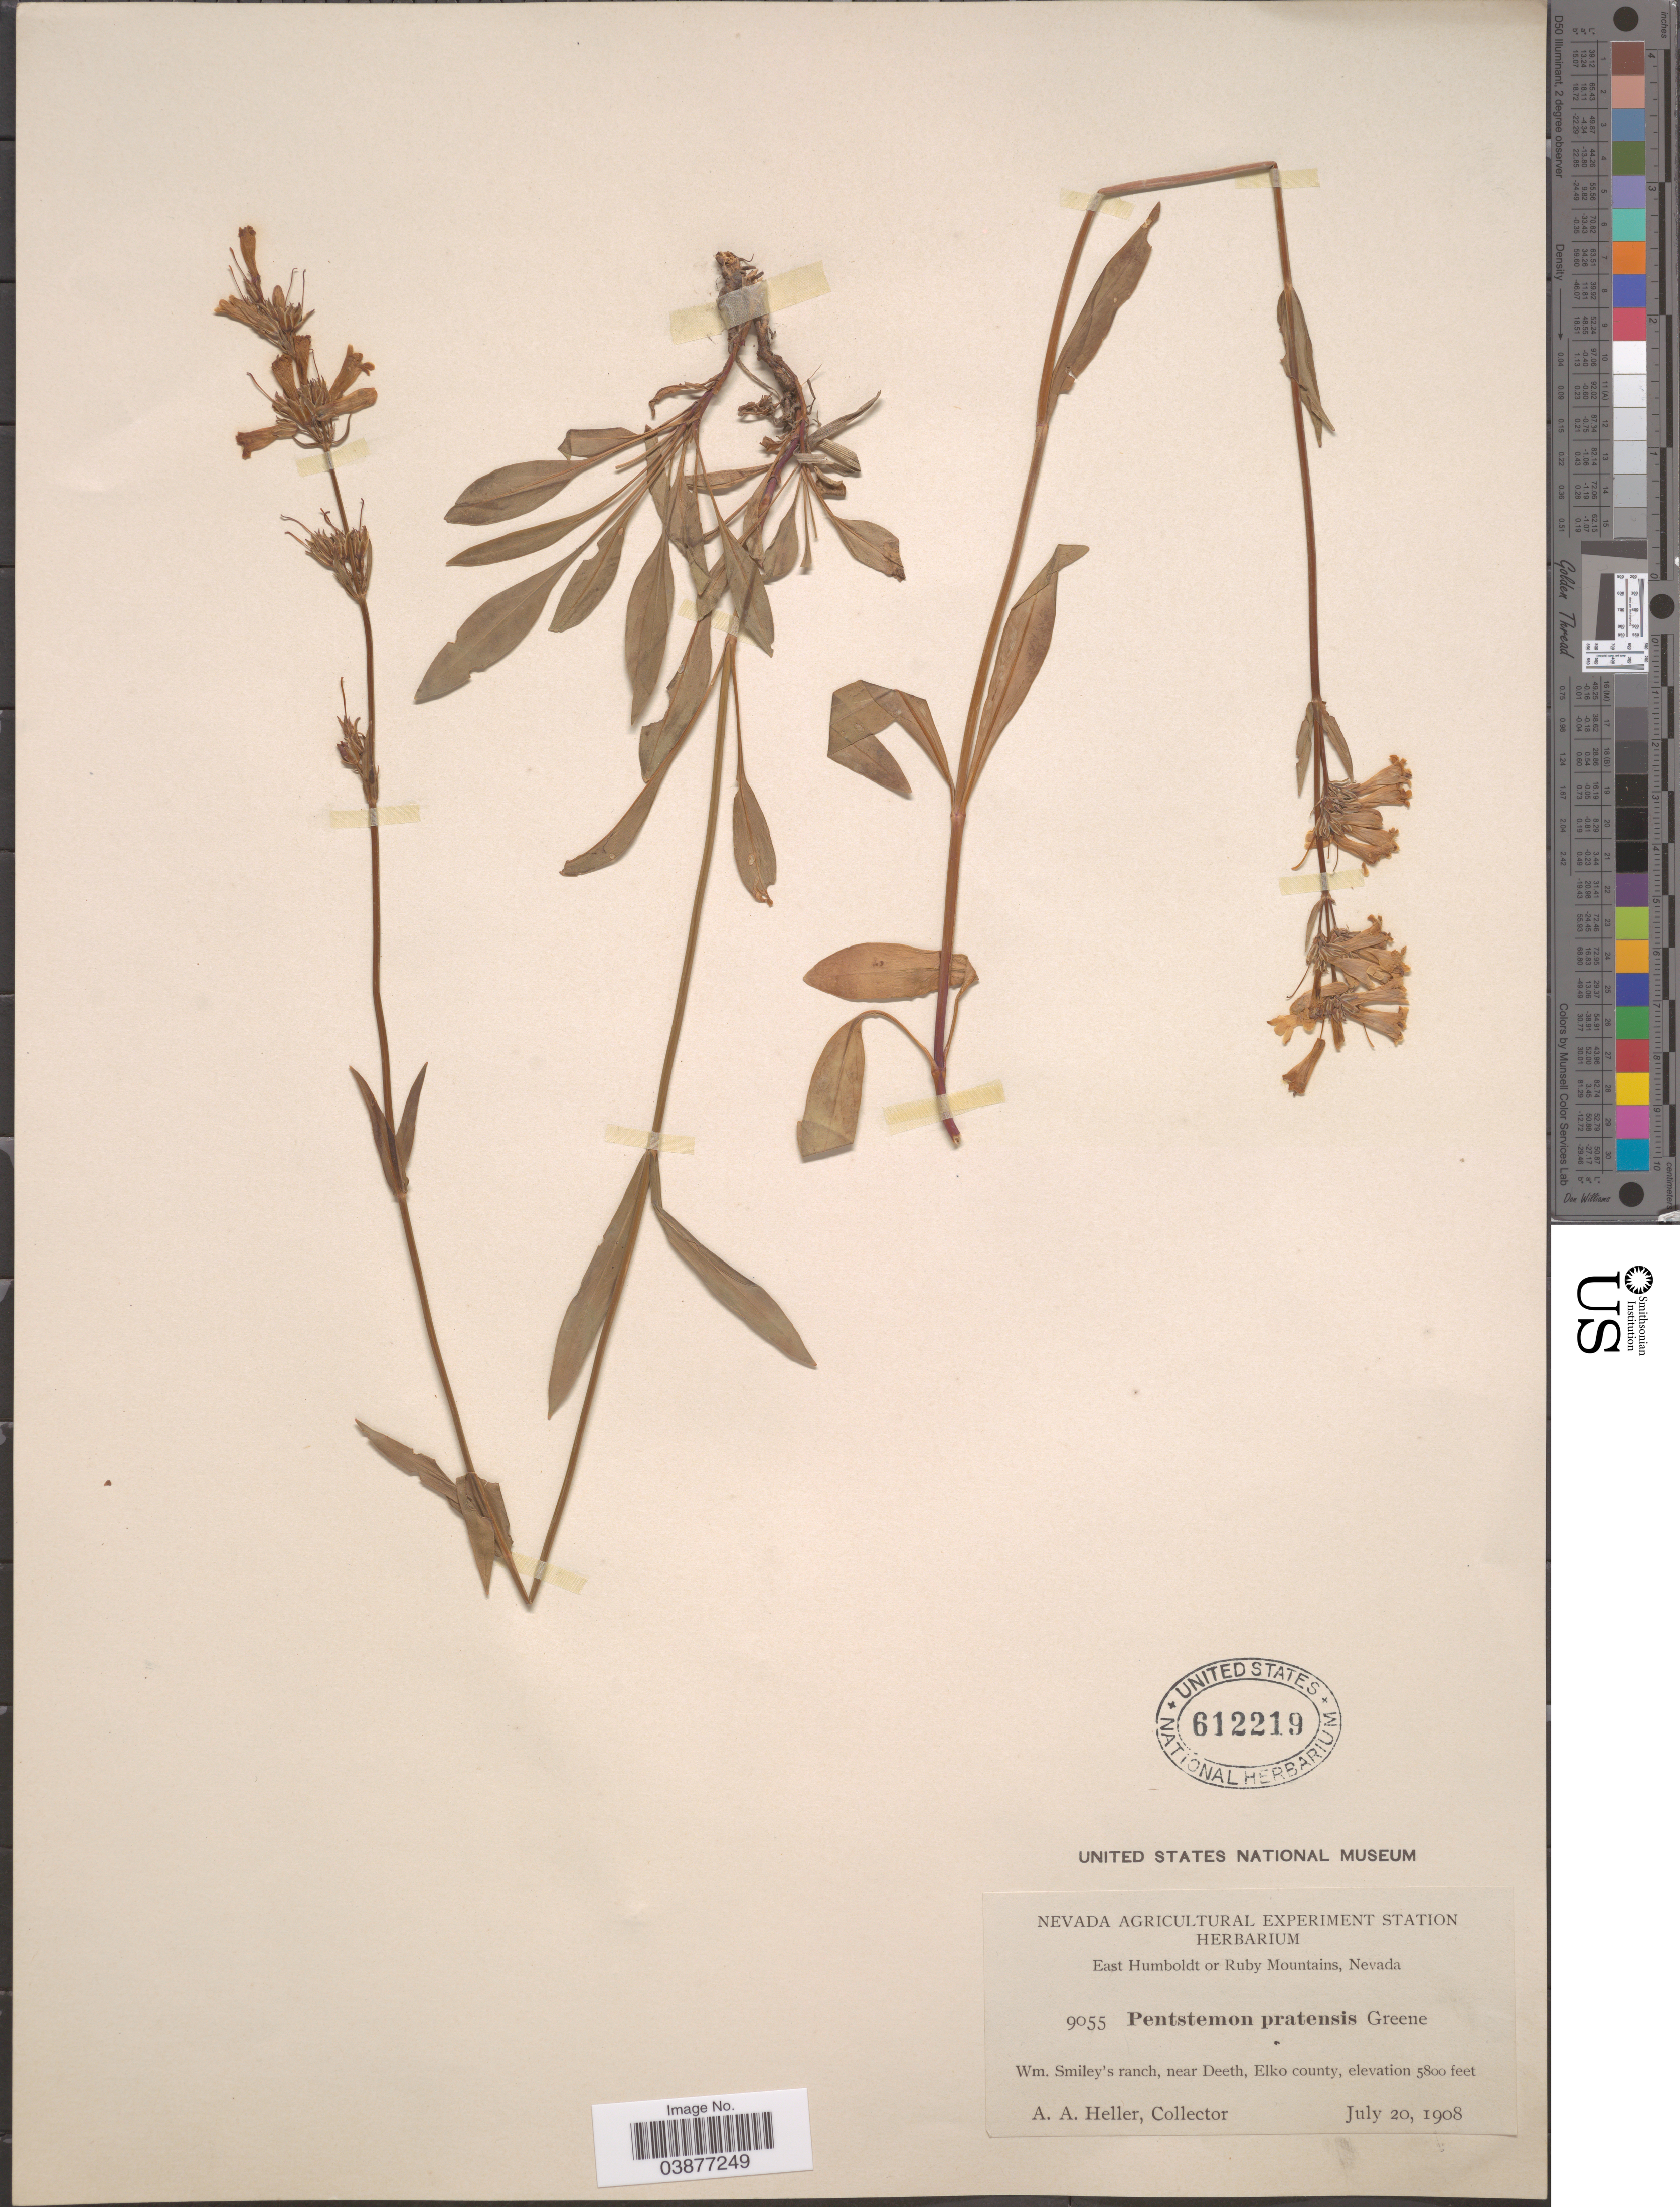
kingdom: Plantae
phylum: Tracheophyta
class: Magnoliopsida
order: Lamiales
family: Plantaginaceae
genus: Penstemon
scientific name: Penstemon pratensis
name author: Greene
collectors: A. A. Heller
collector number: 9055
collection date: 1908-07-20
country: United States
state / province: Nevada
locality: East Humboldt or Ruby Mountains. Wm. Smiley's ranch, near Deeth, Elko county.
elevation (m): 1768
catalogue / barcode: US 612219